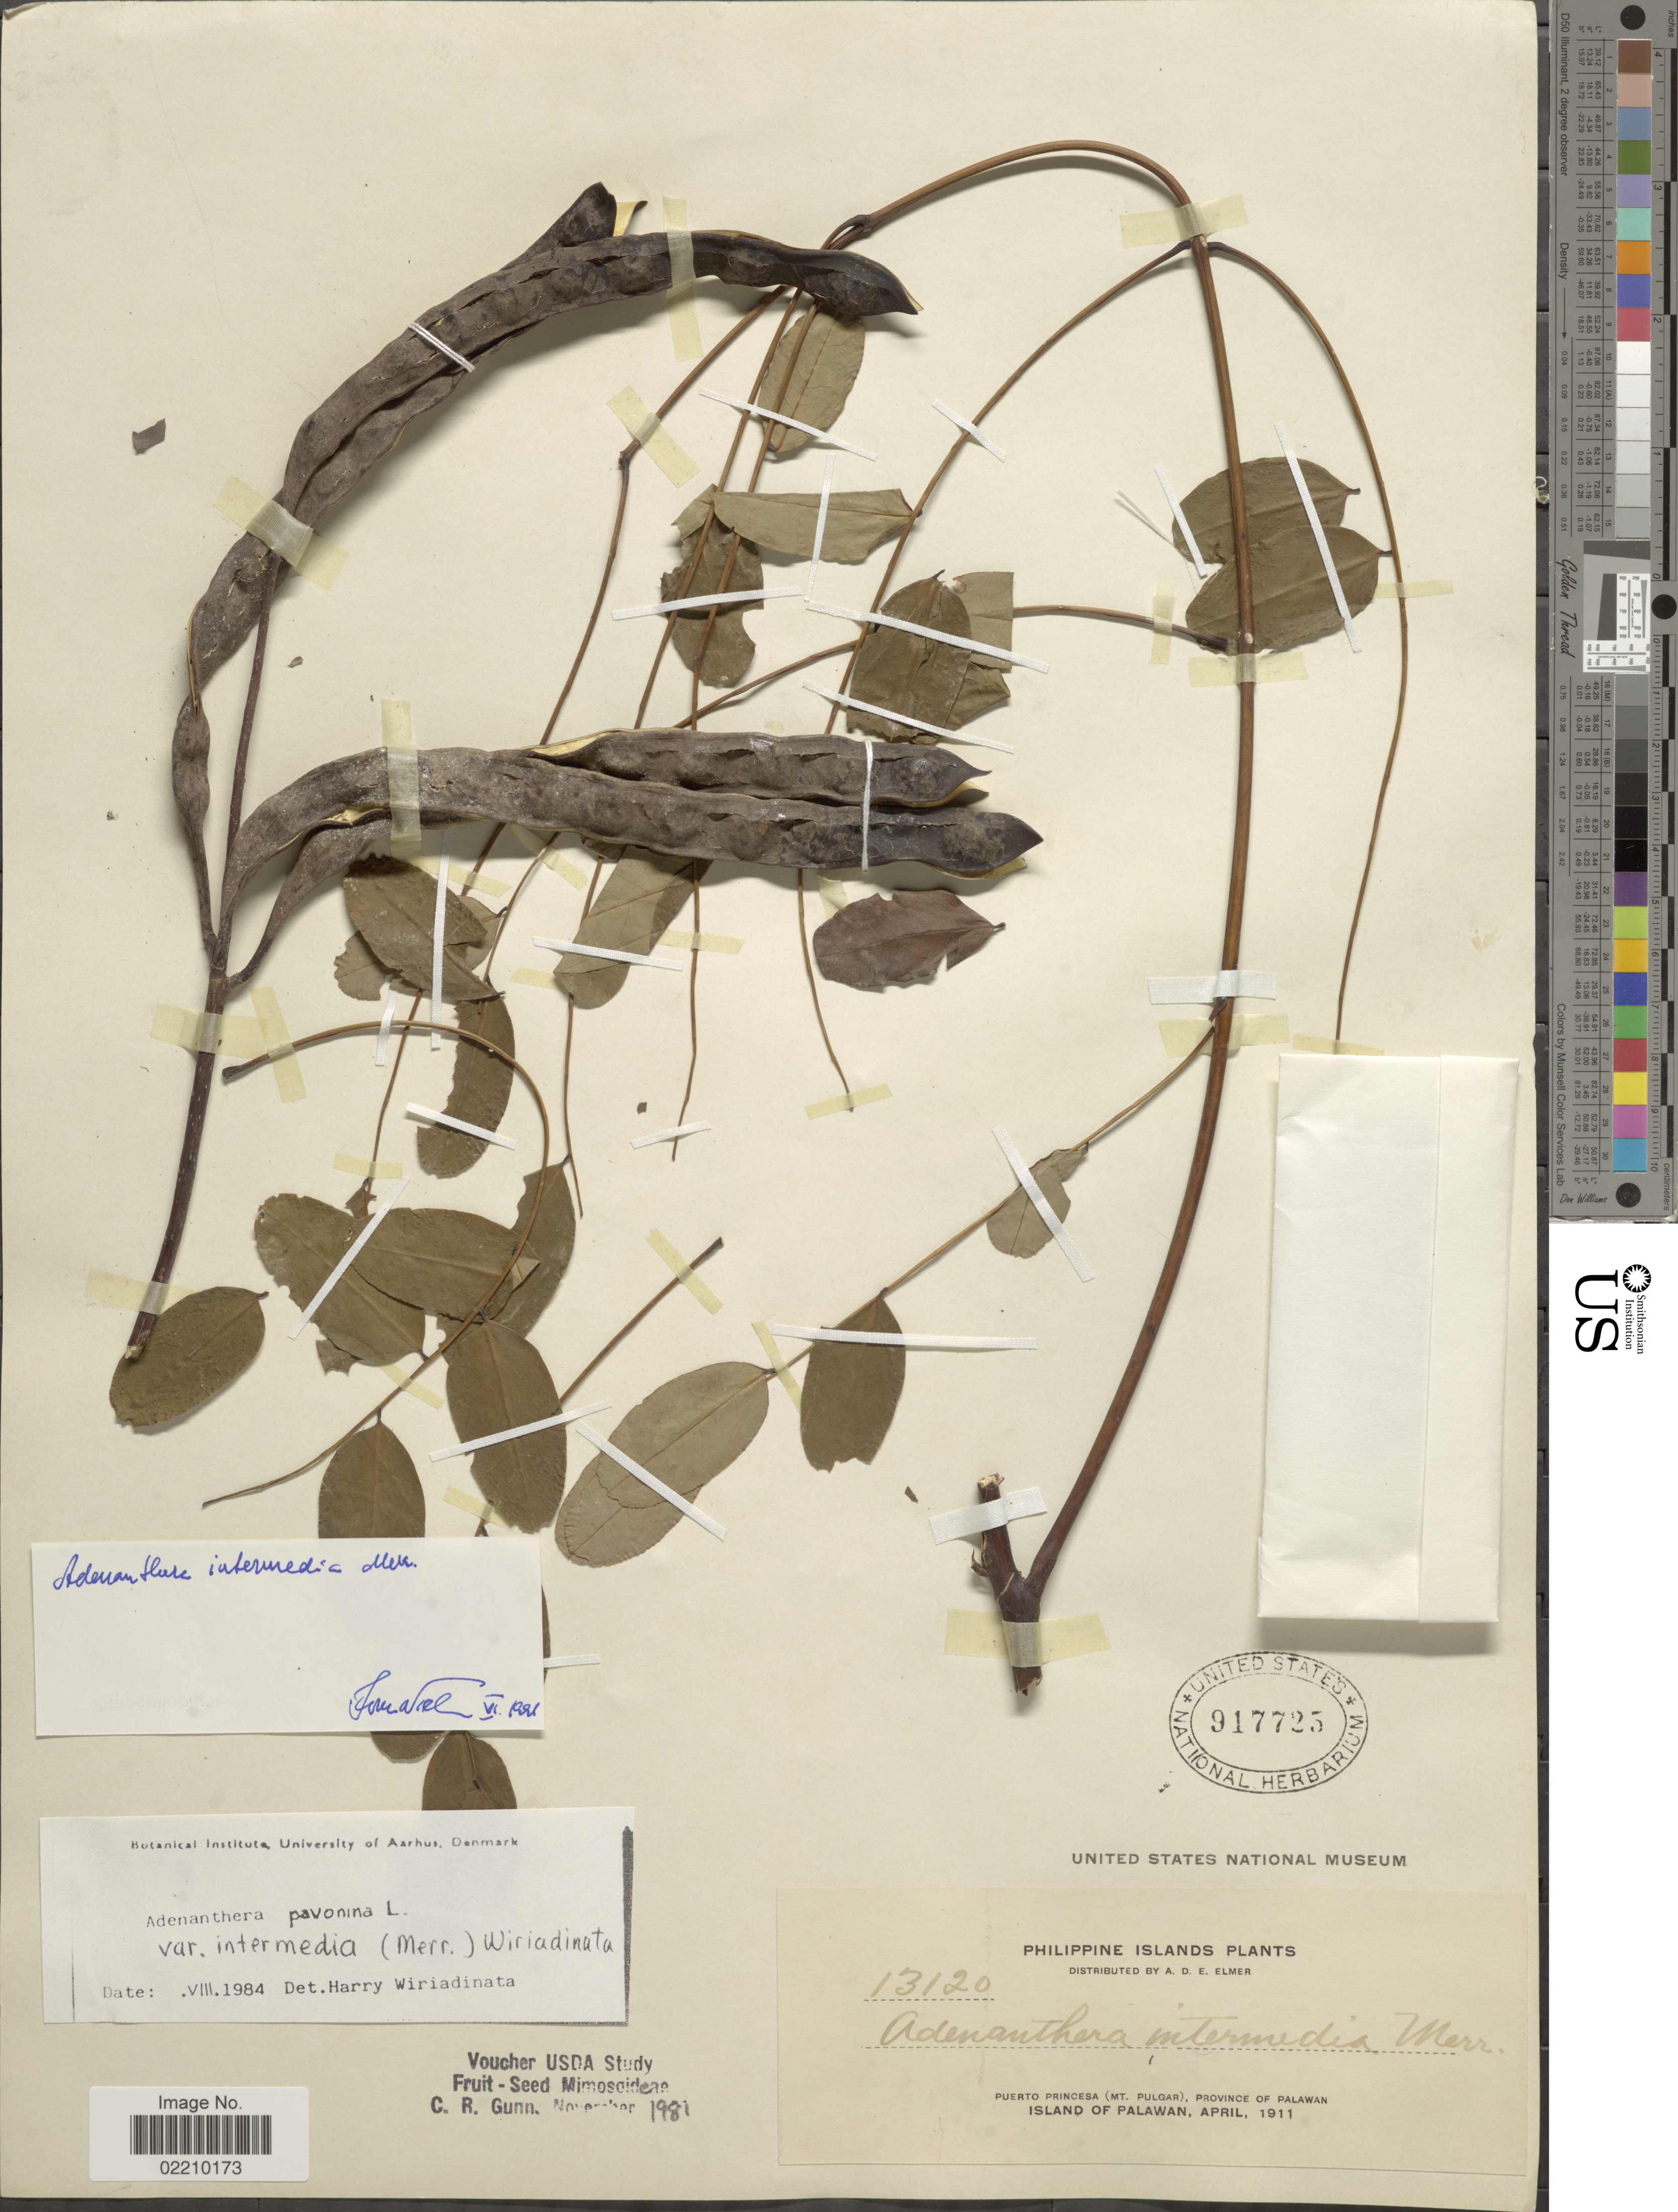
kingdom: Plantae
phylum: Tracheophyta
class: Magnoliopsida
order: Fabales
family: Fabaceae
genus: Adenanthera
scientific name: Adenanthera intermedia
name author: Merr.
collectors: A. D. E. Elmer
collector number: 13120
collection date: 1911-04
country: Philippines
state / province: Mimaropa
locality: Puerto Princesa (Mt. Pulgar), Province of Palawan, Island of Palawan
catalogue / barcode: US 917725